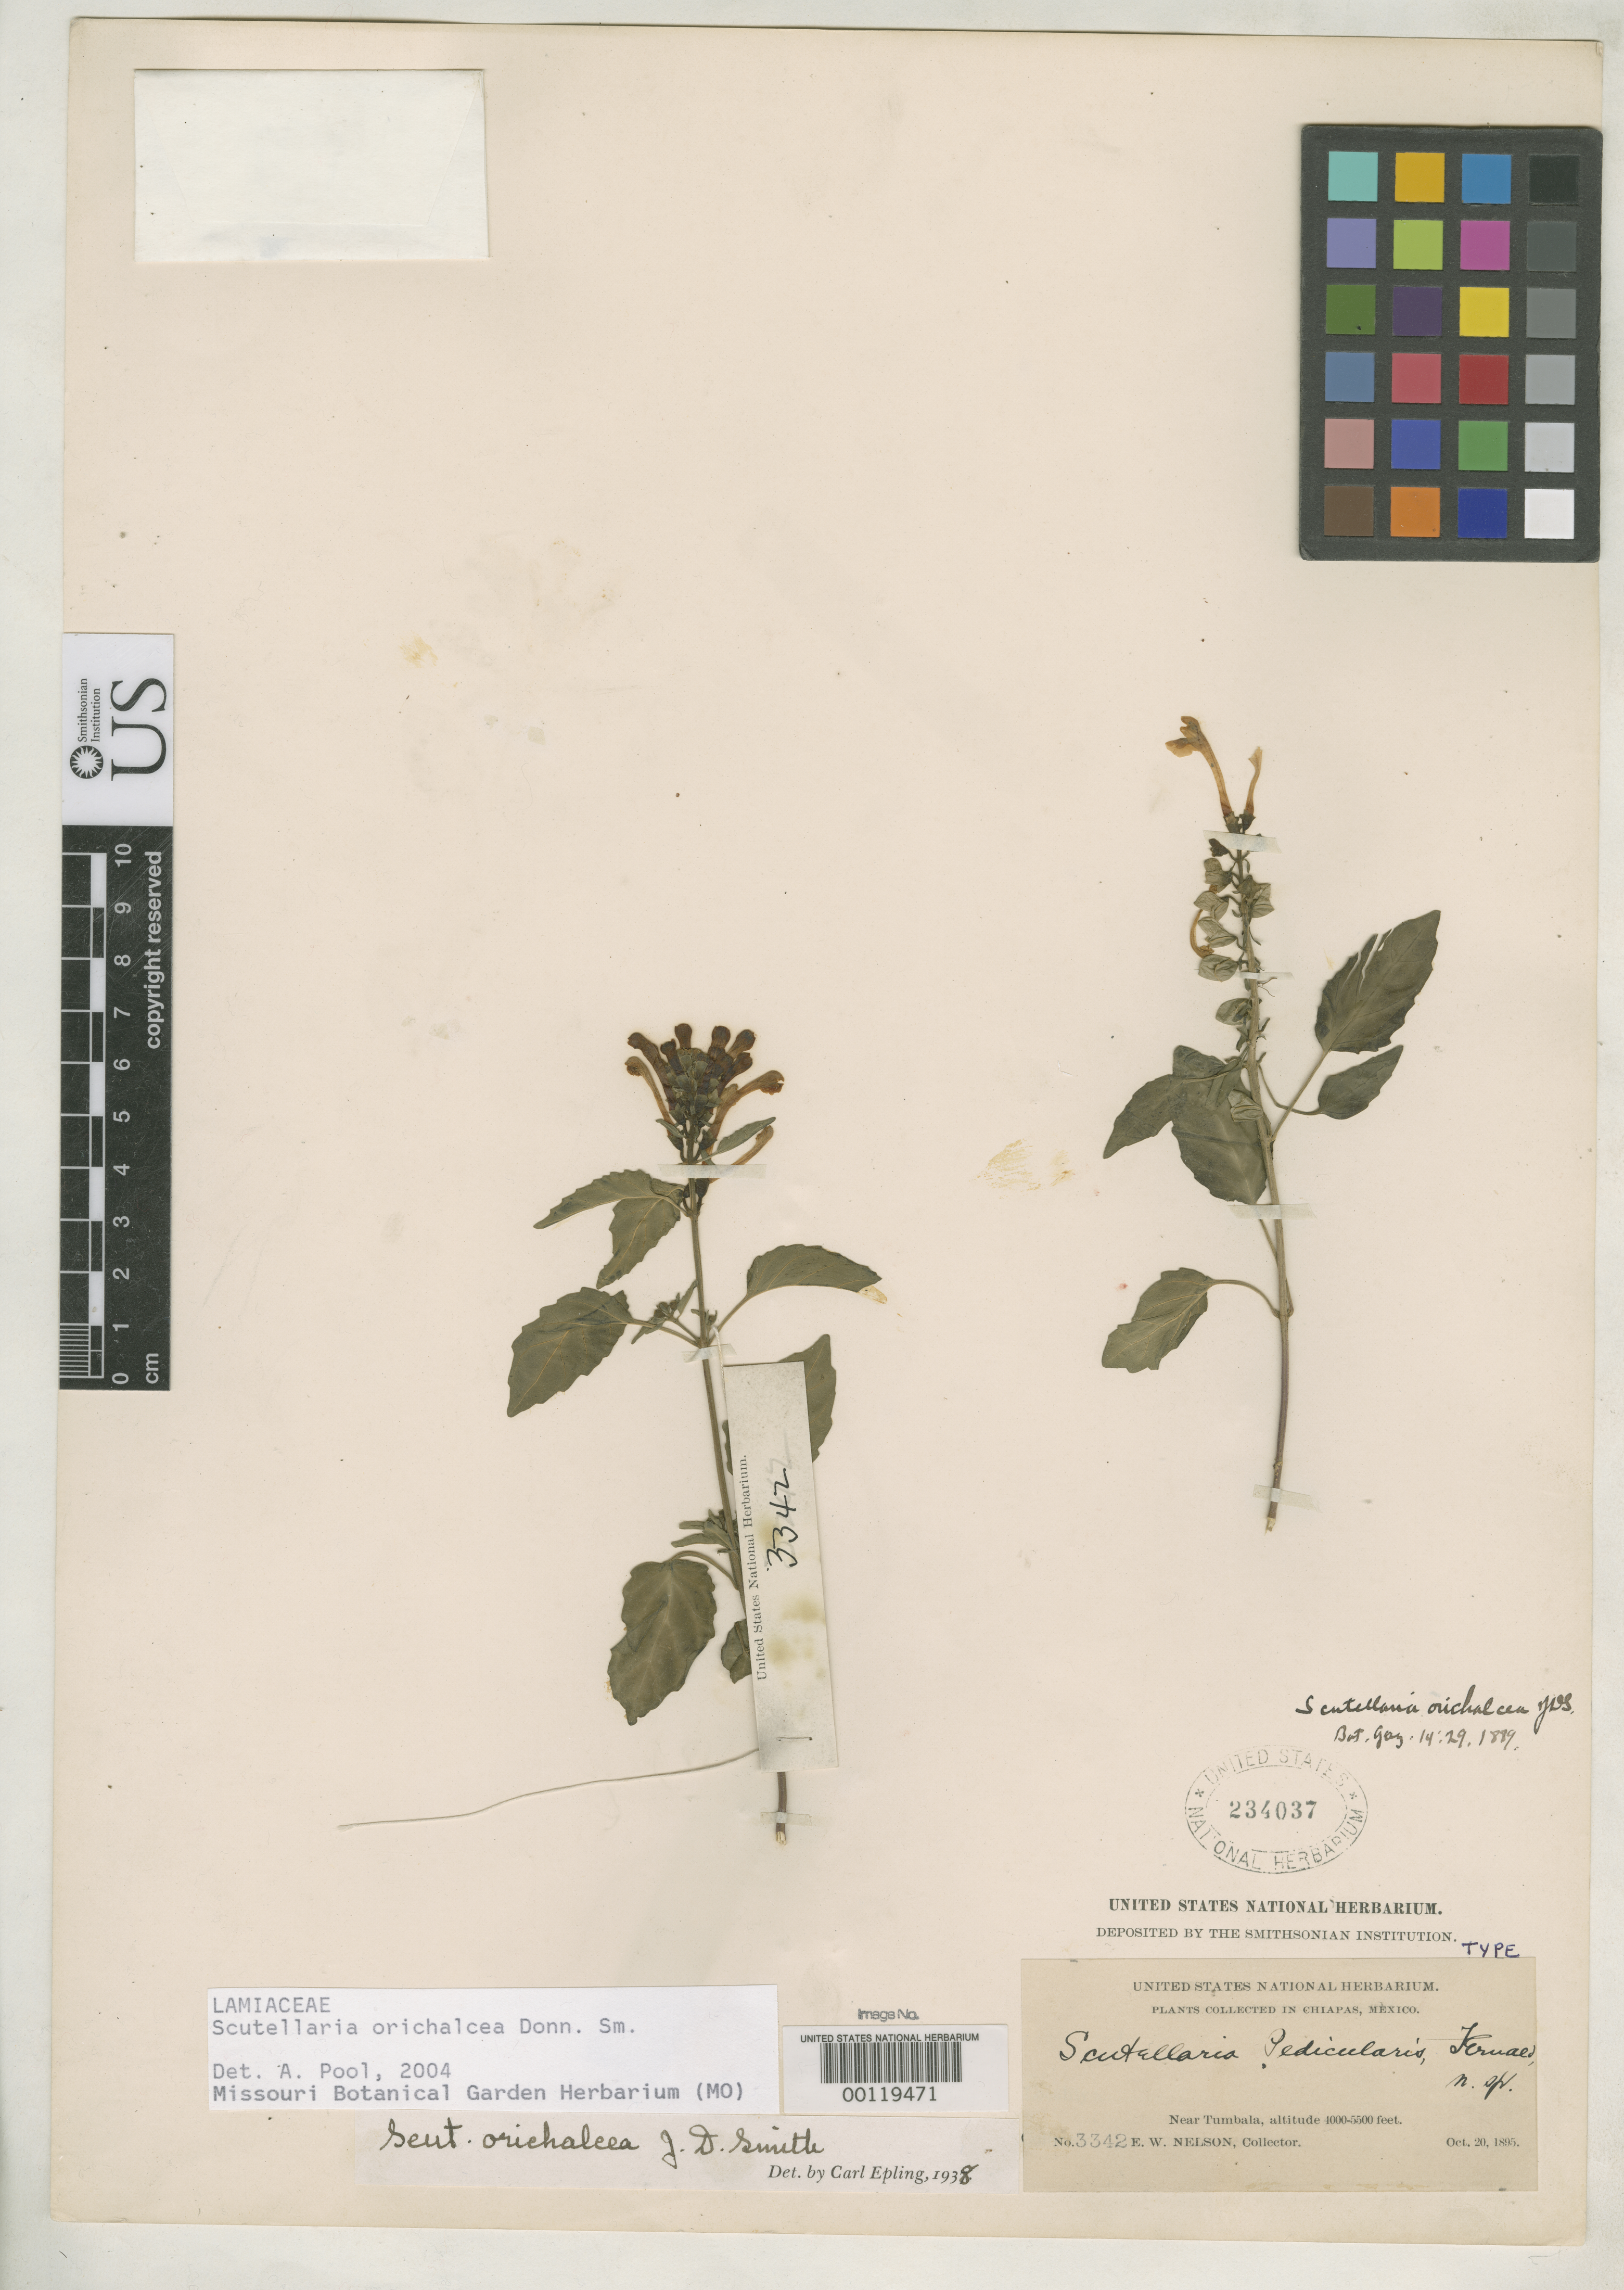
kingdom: Plantae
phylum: Tracheophyta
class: Magnoliopsida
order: Lamiales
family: Lamiaceae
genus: Scutellaria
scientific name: Scutellaria pedicularis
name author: Fernald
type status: Isotype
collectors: E. W. Nelson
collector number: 3342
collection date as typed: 20 Oct 1895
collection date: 1895-10-20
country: Mexico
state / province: Chiapas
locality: Near Tumbala.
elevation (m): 1219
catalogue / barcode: US 234037